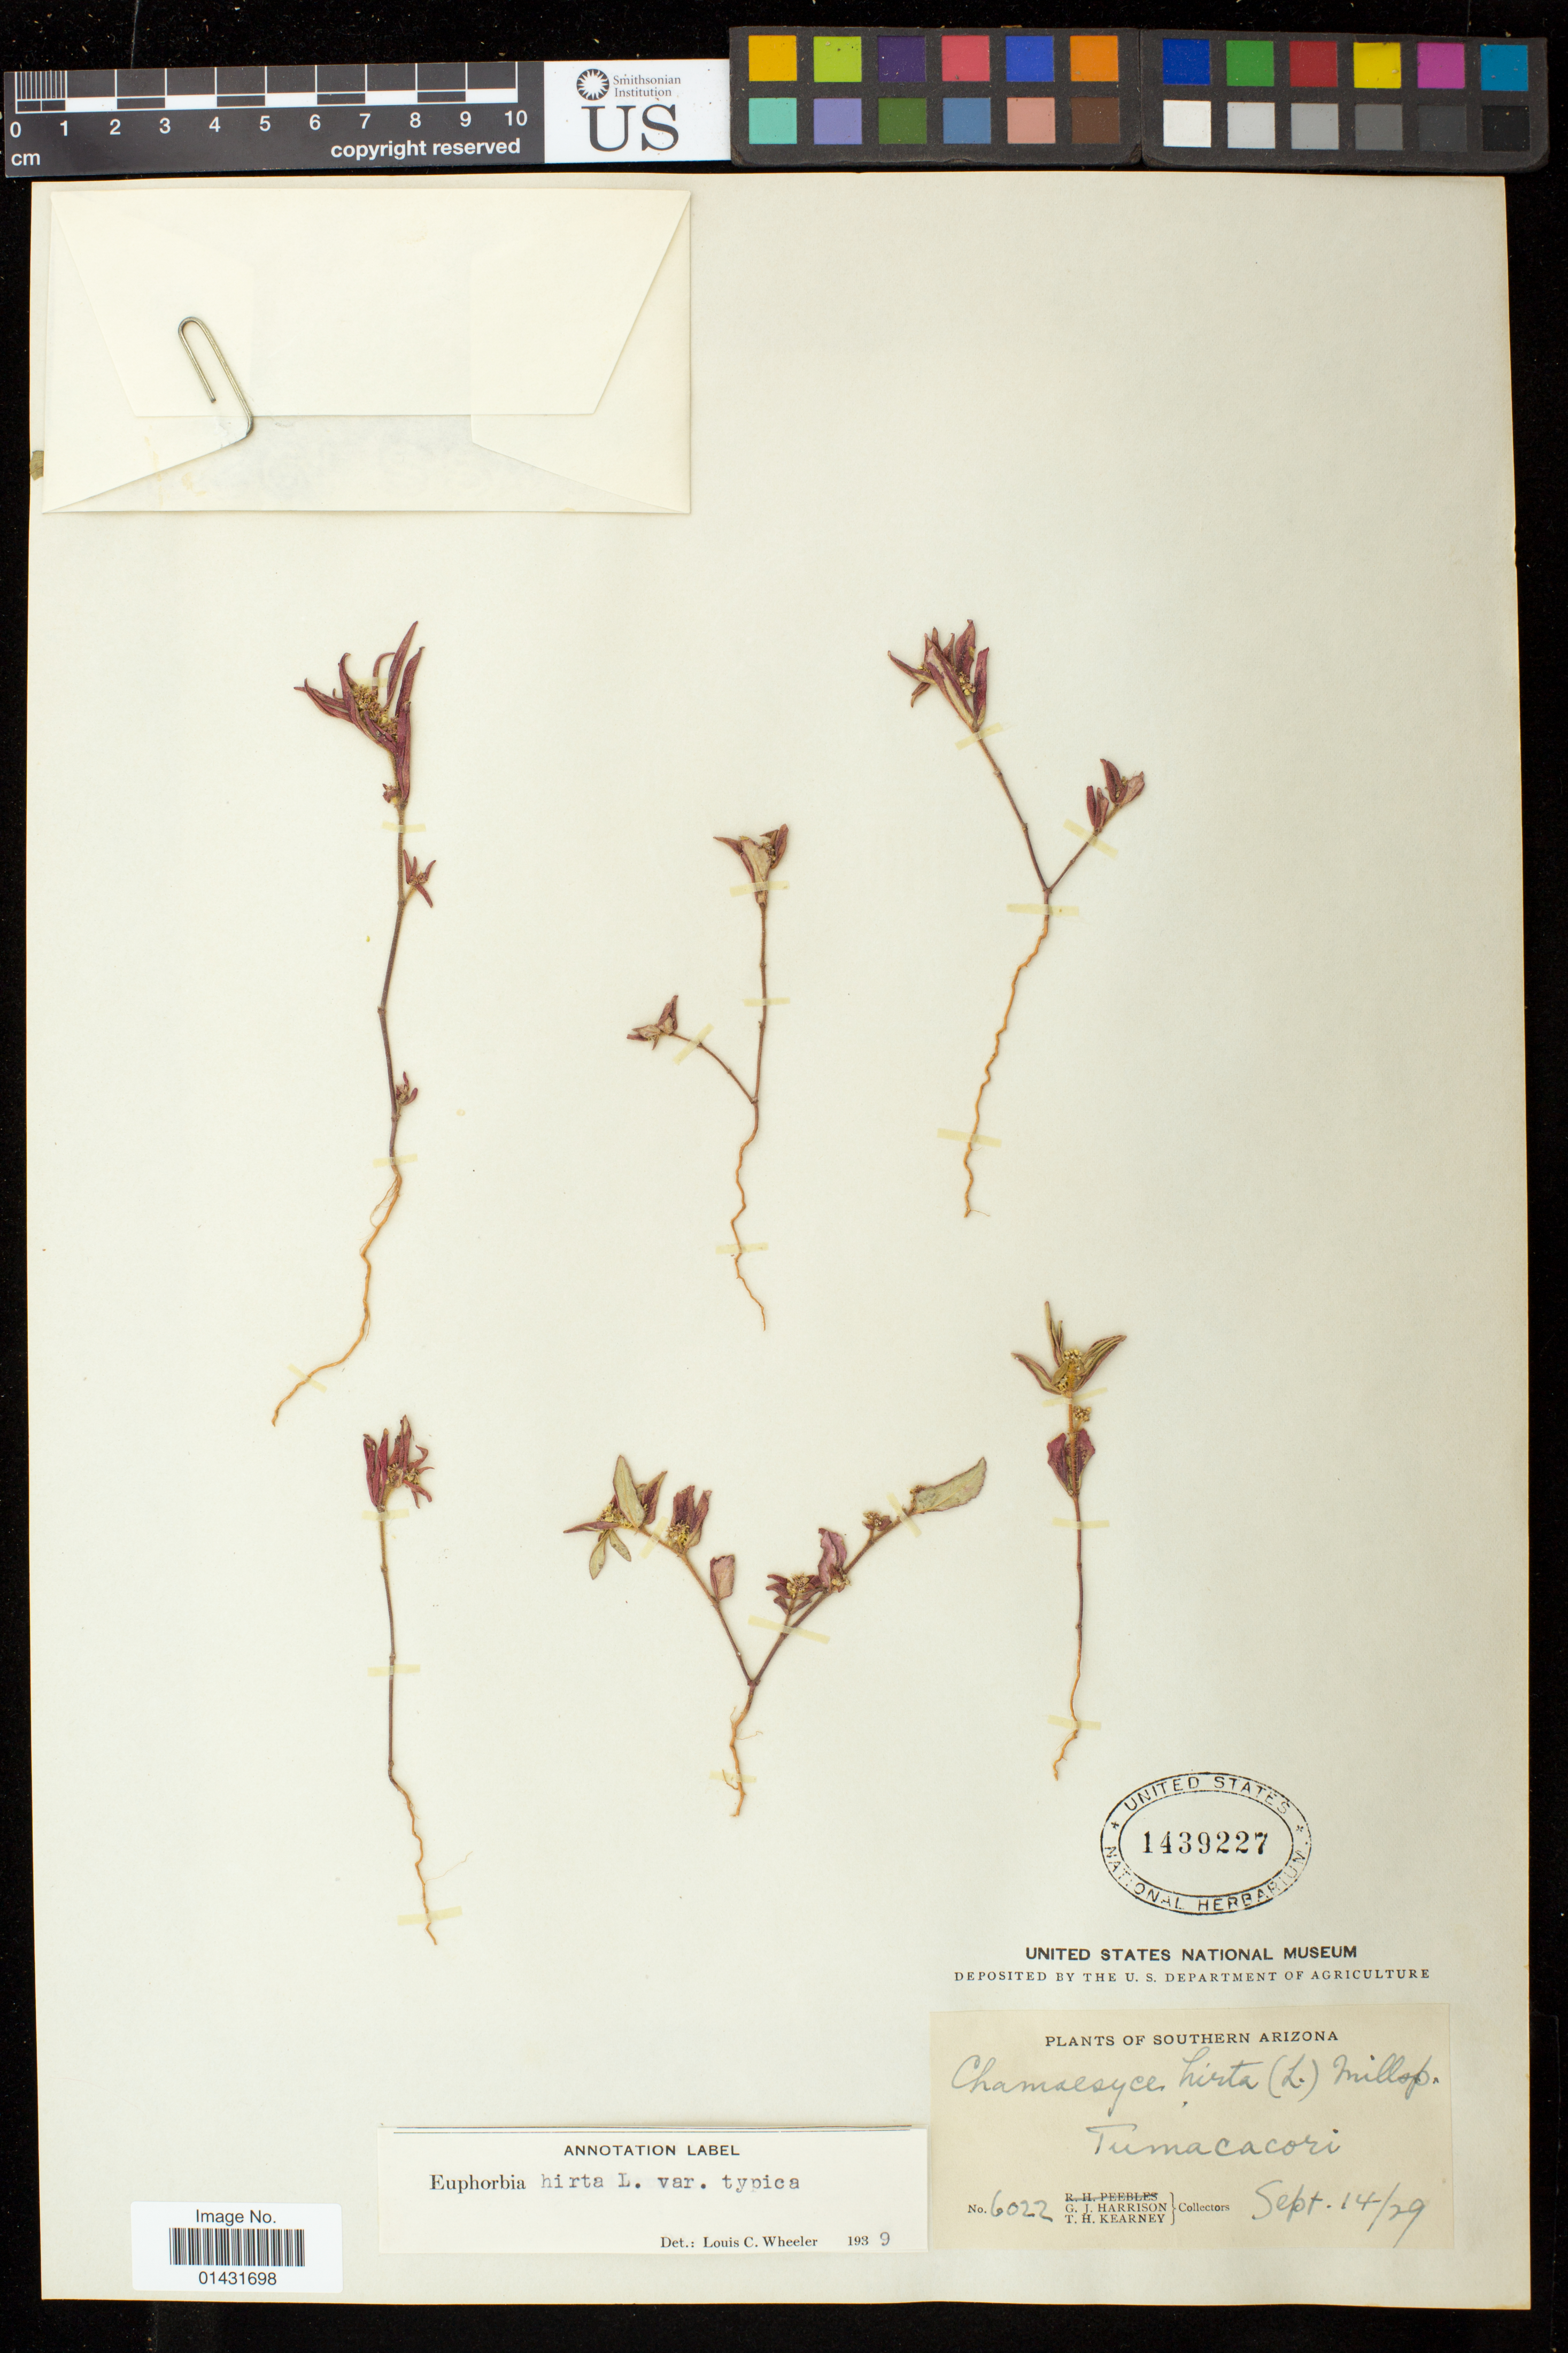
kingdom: Plantae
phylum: Tracheophyta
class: Magnoliopsida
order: Malpighiales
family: Euphorbiaceae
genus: Euphorbia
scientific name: Euphorbia hirta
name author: L.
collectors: G. J. Harrison & T. H. Kearney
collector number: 6022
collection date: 1929-09-14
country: United States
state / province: Arizona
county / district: Santa Cruz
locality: Tumacacori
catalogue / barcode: US 1439227